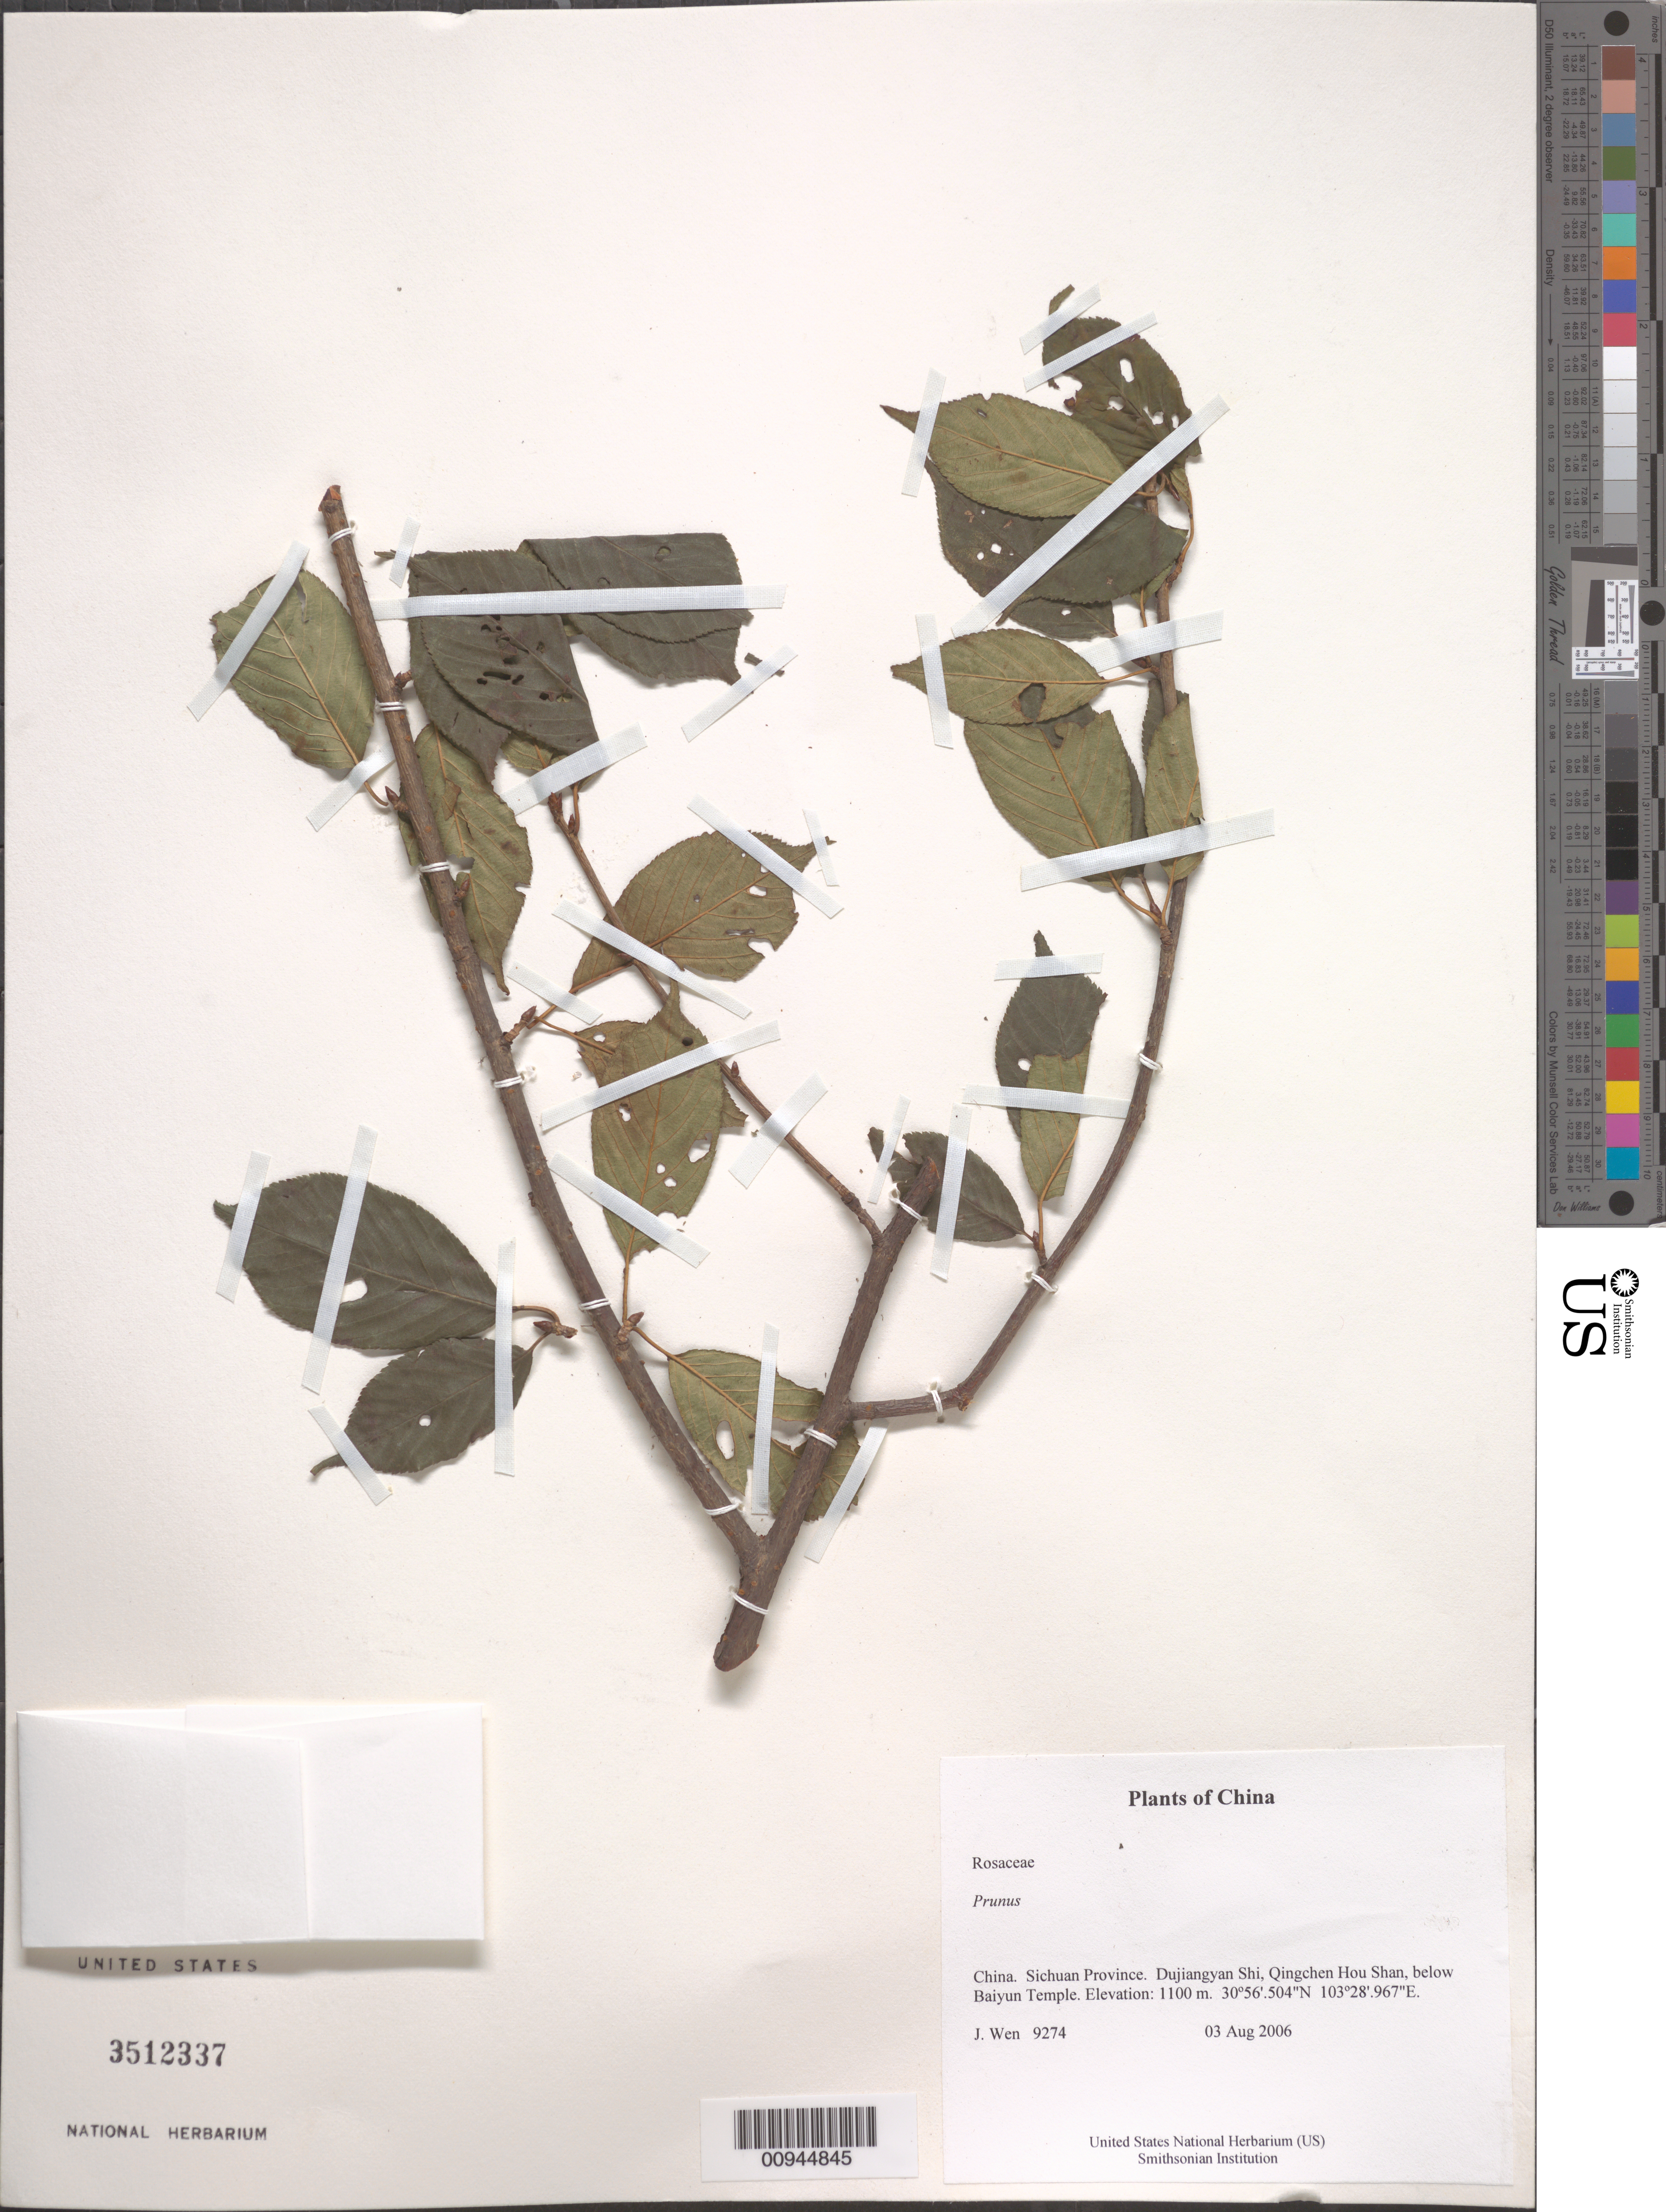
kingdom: Plantae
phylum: Tracheophyta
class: Magnoliopsida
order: Rosales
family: Rosaceae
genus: Prunus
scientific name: Prunus sp.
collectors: J. Wen & S. Wu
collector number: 9274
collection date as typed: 03 Aug 2006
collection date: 2006-08-03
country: China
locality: Sichuan Province. Dujiangyan Shi, Qingchen Hou Shan, below Baiyun Temple.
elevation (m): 1100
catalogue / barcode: US 3512337